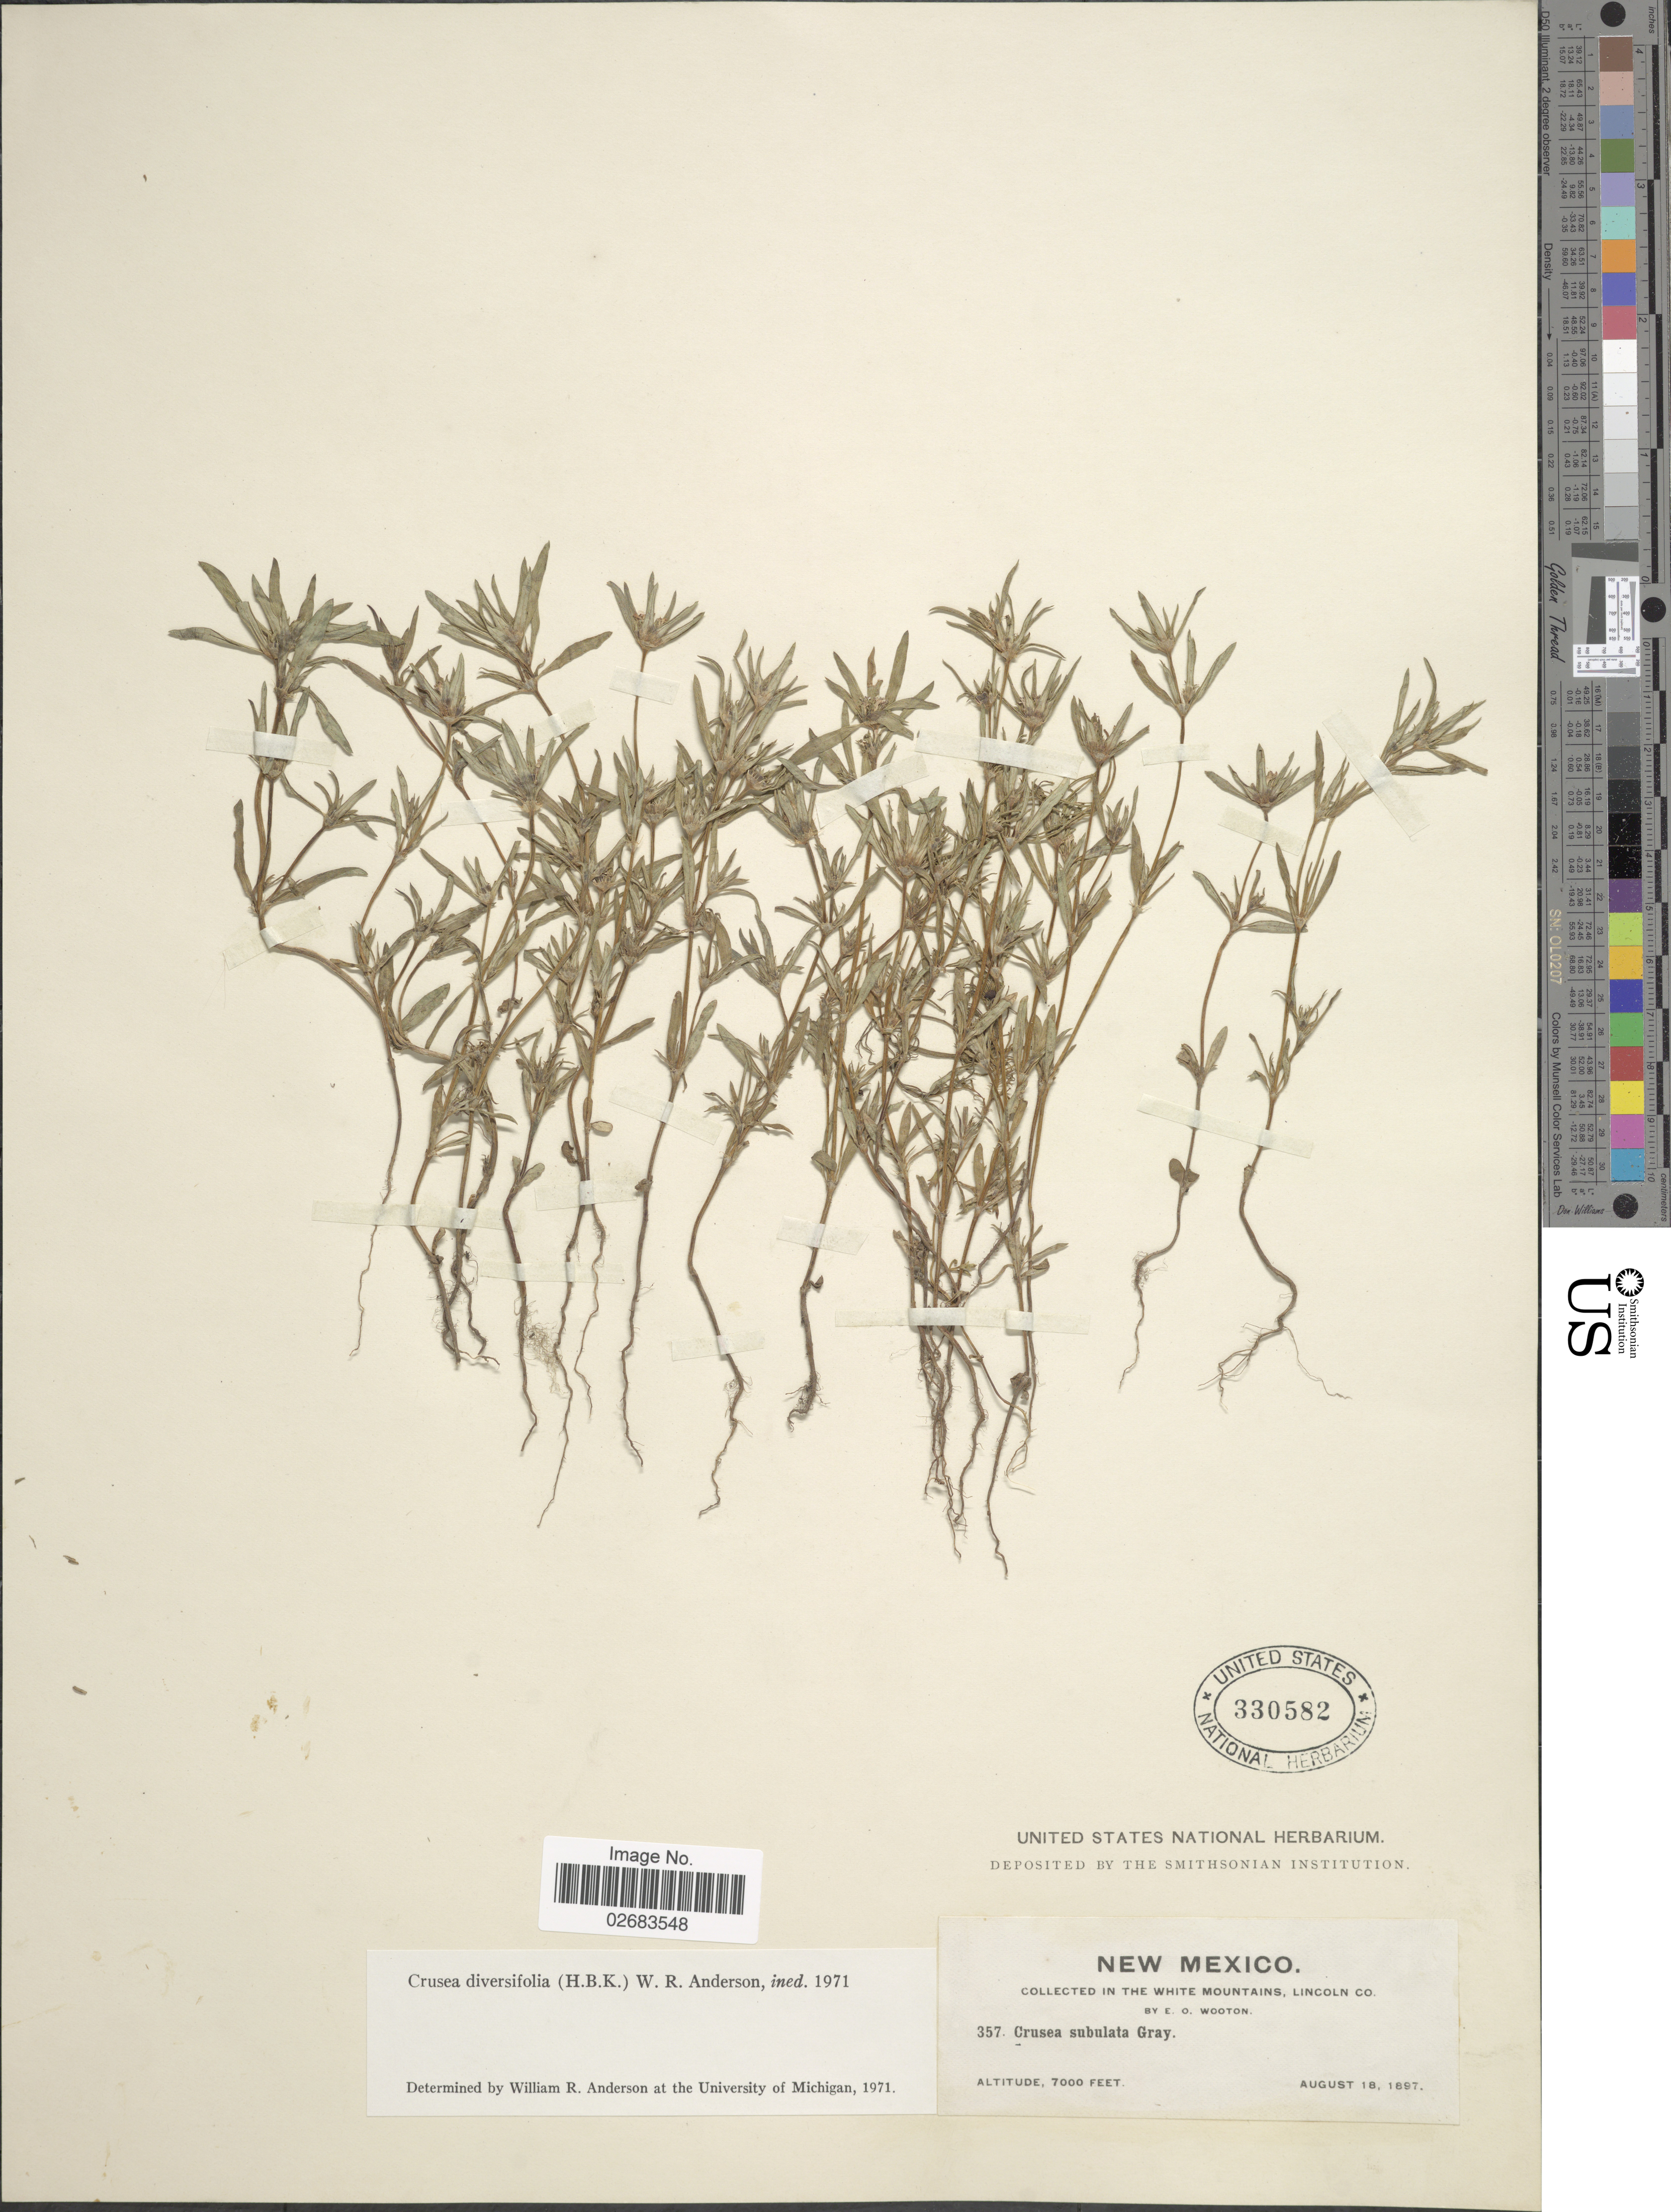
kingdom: Plantae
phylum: Tracheophyta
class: Magnoliopsida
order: Gentianales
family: Rubiaceae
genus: Crusea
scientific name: Crusea diversifolia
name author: (Kunth) W.R. Anderson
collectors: E. O. Wooton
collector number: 357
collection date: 1897-08-18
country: United States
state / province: New Mexico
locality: In the White Mountains, Lincoln Co.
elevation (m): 2134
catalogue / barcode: US 330582